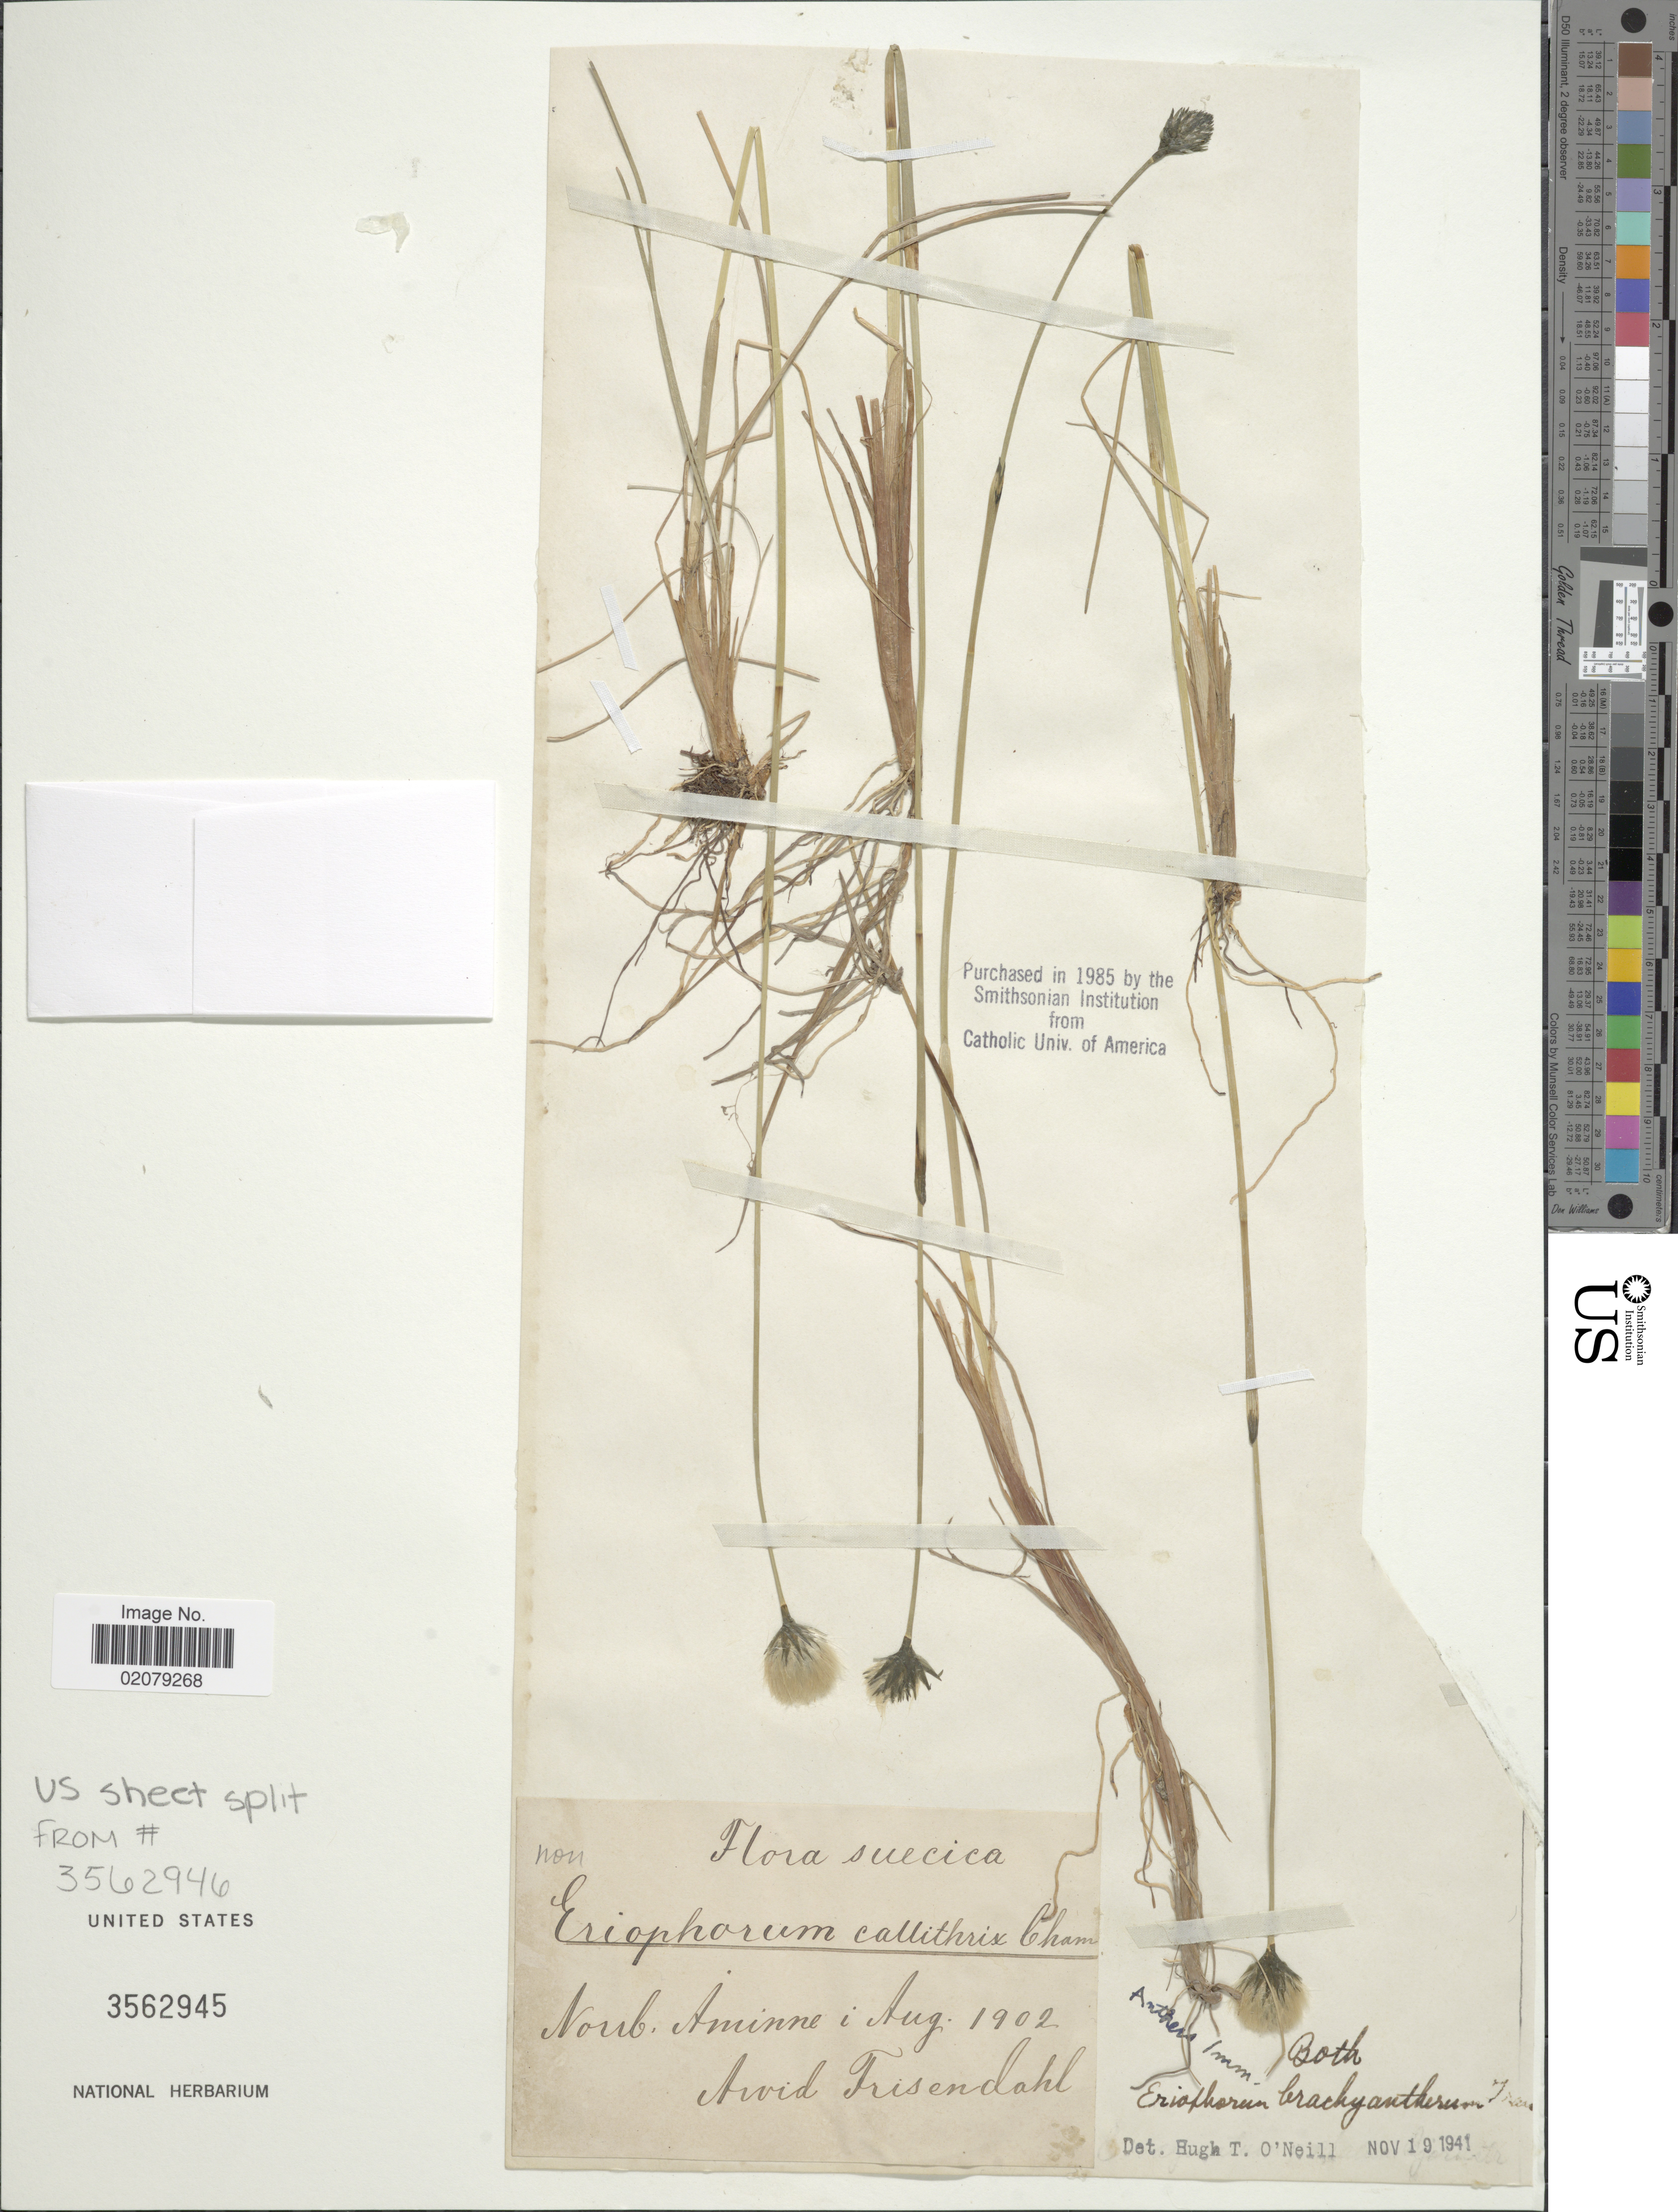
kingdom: Plantae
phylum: Tracheophyta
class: Liliopsida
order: Poales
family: Cyperaceae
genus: Eriophorum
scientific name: Eriophorum brachyantherum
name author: Trautv. & C.A. Mey.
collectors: A. Frisendahl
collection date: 1902-08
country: Sweden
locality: Suecica, Norrb. Aminne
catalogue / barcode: US 3562945